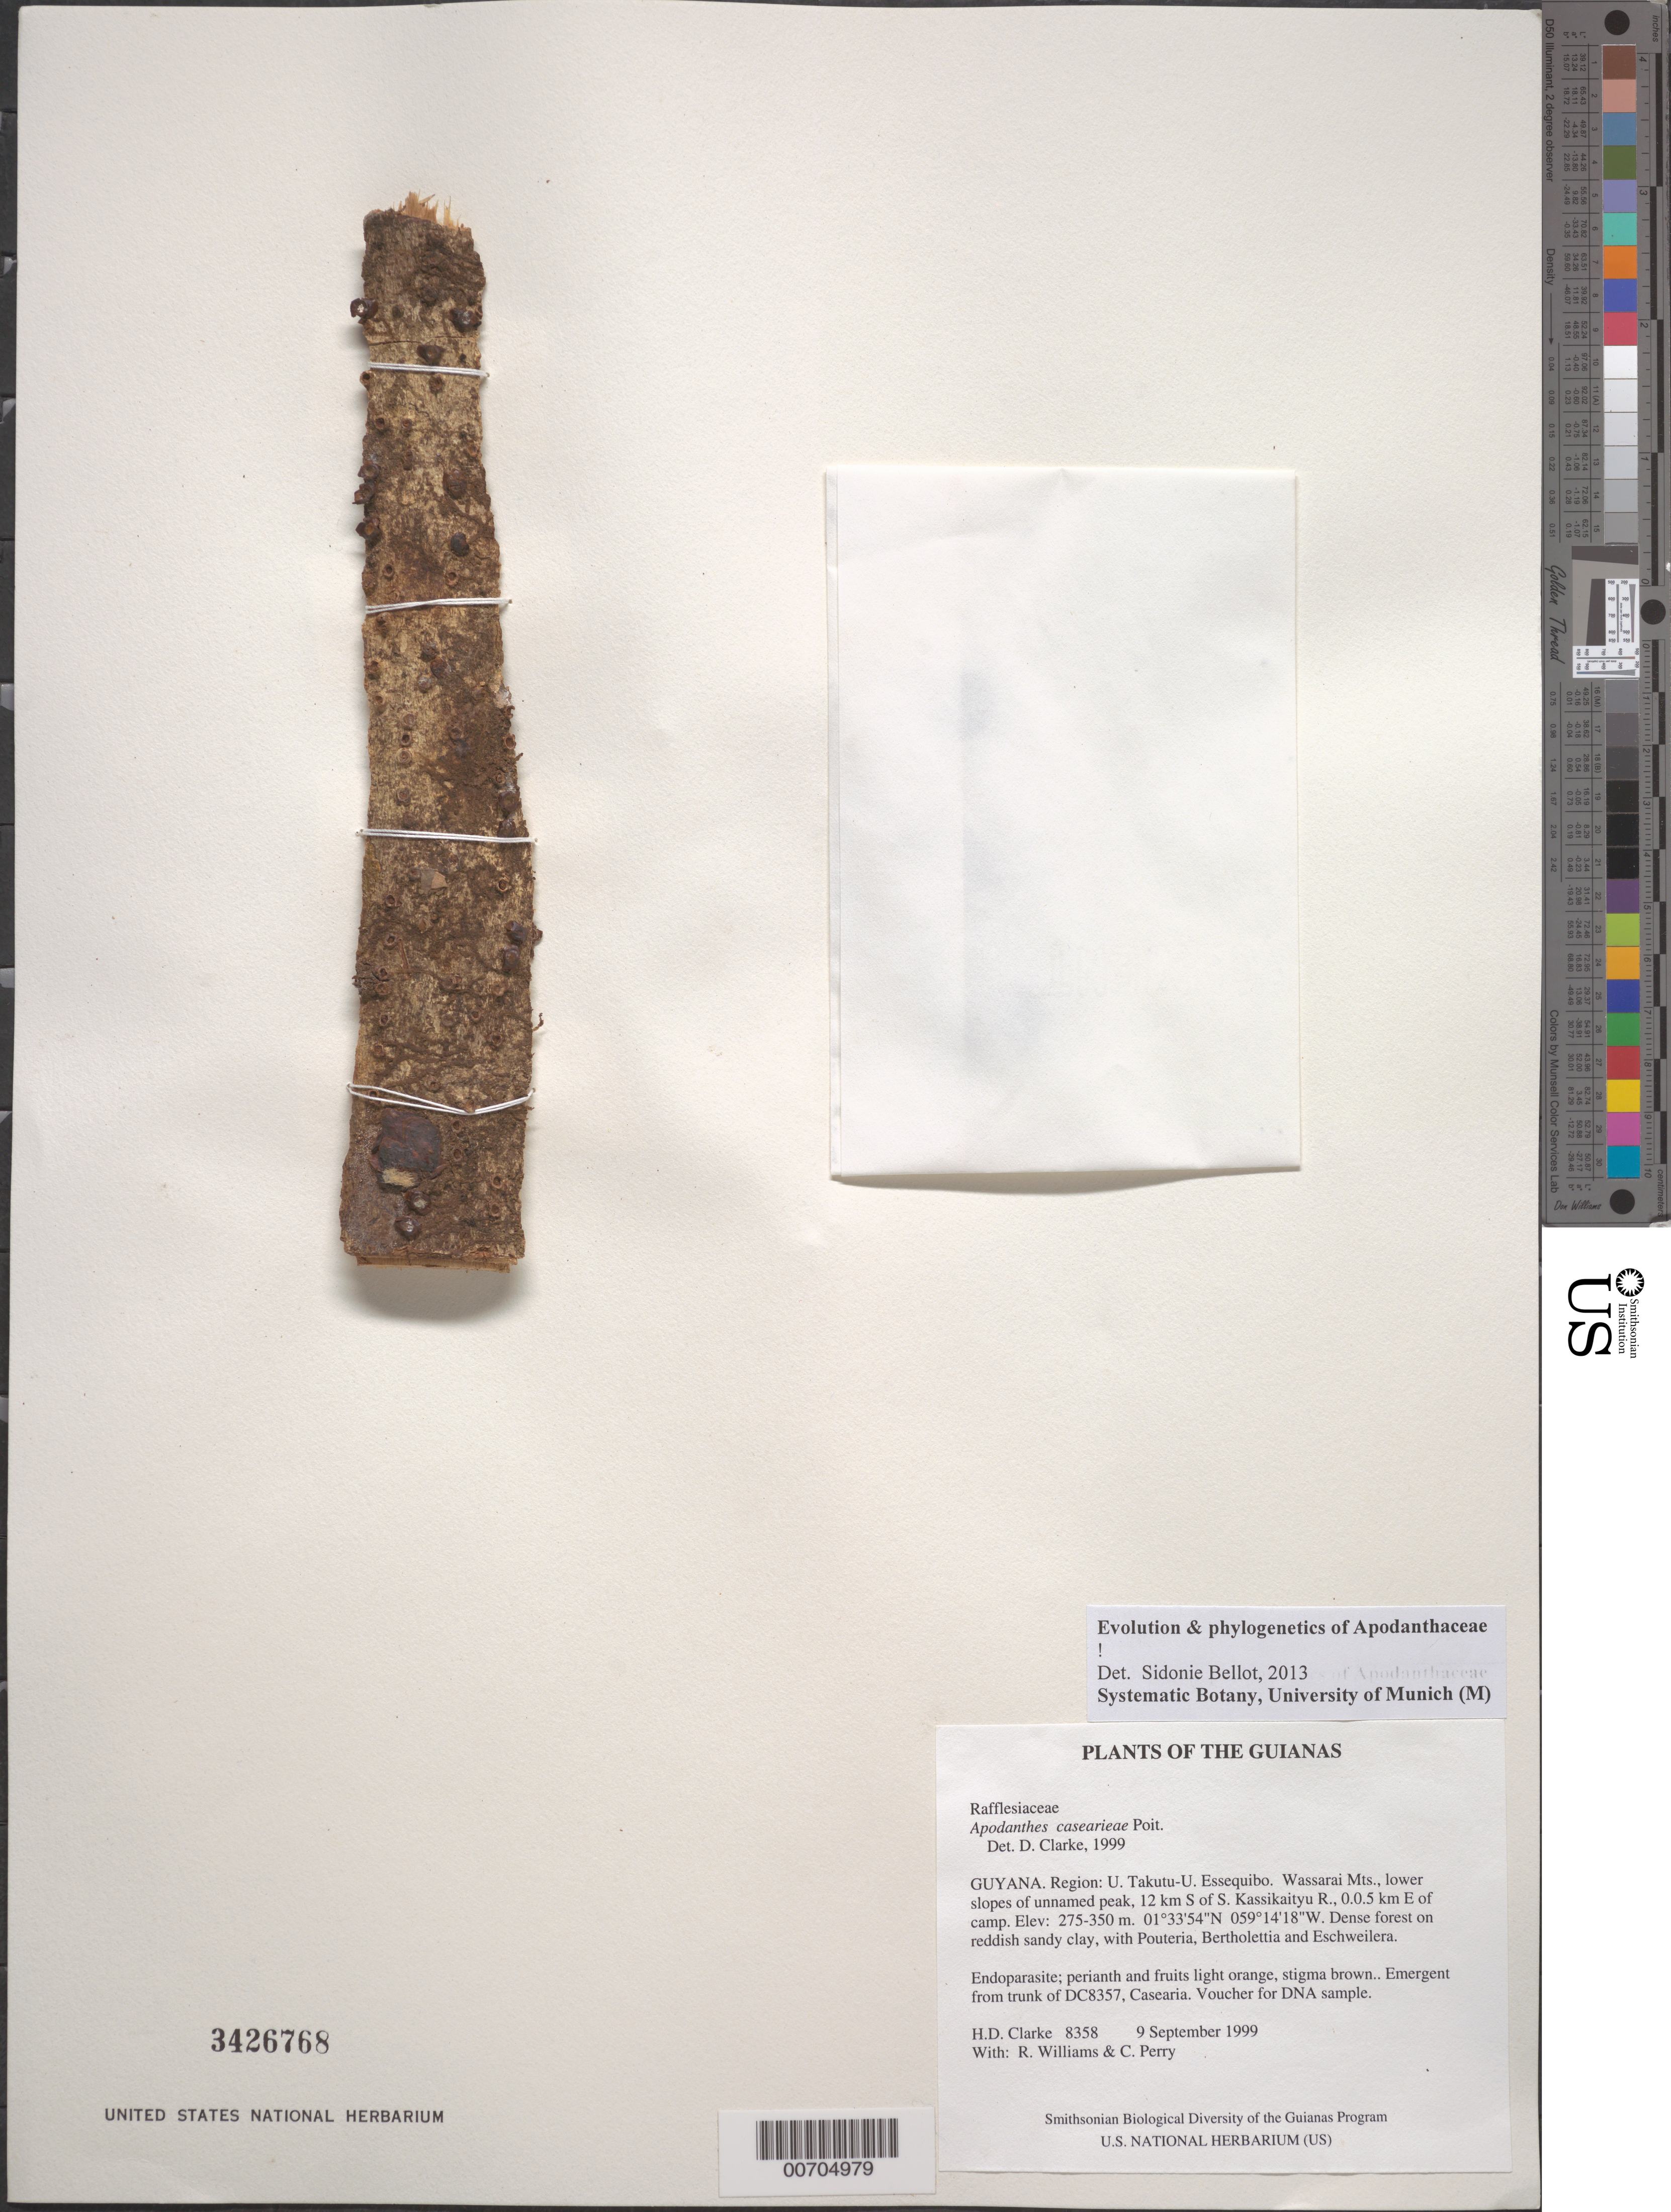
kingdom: Plantae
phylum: Tracheophyta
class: Magnoliopsida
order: Cucurbitales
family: Apodanthaceae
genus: Apodanthes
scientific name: Apodanthes caseariae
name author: Poit.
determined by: Clarke, H. D., University of North Carolina (Asheville)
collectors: H. D. Clarke, R. Williams & C. Perry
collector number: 8358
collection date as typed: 9 September 1999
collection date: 1999-09-09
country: Guyana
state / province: U. Takutu-U. Essequibo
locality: Wassarai Mts., lower slopes of unnamed peak, 12 km S of S. Kassikaityu R., 0.0.5 km E of camp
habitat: Dense forest on reddish sandy clay, with Pouteria, Bertholettia and Eschweilera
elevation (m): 275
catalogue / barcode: US 3426769